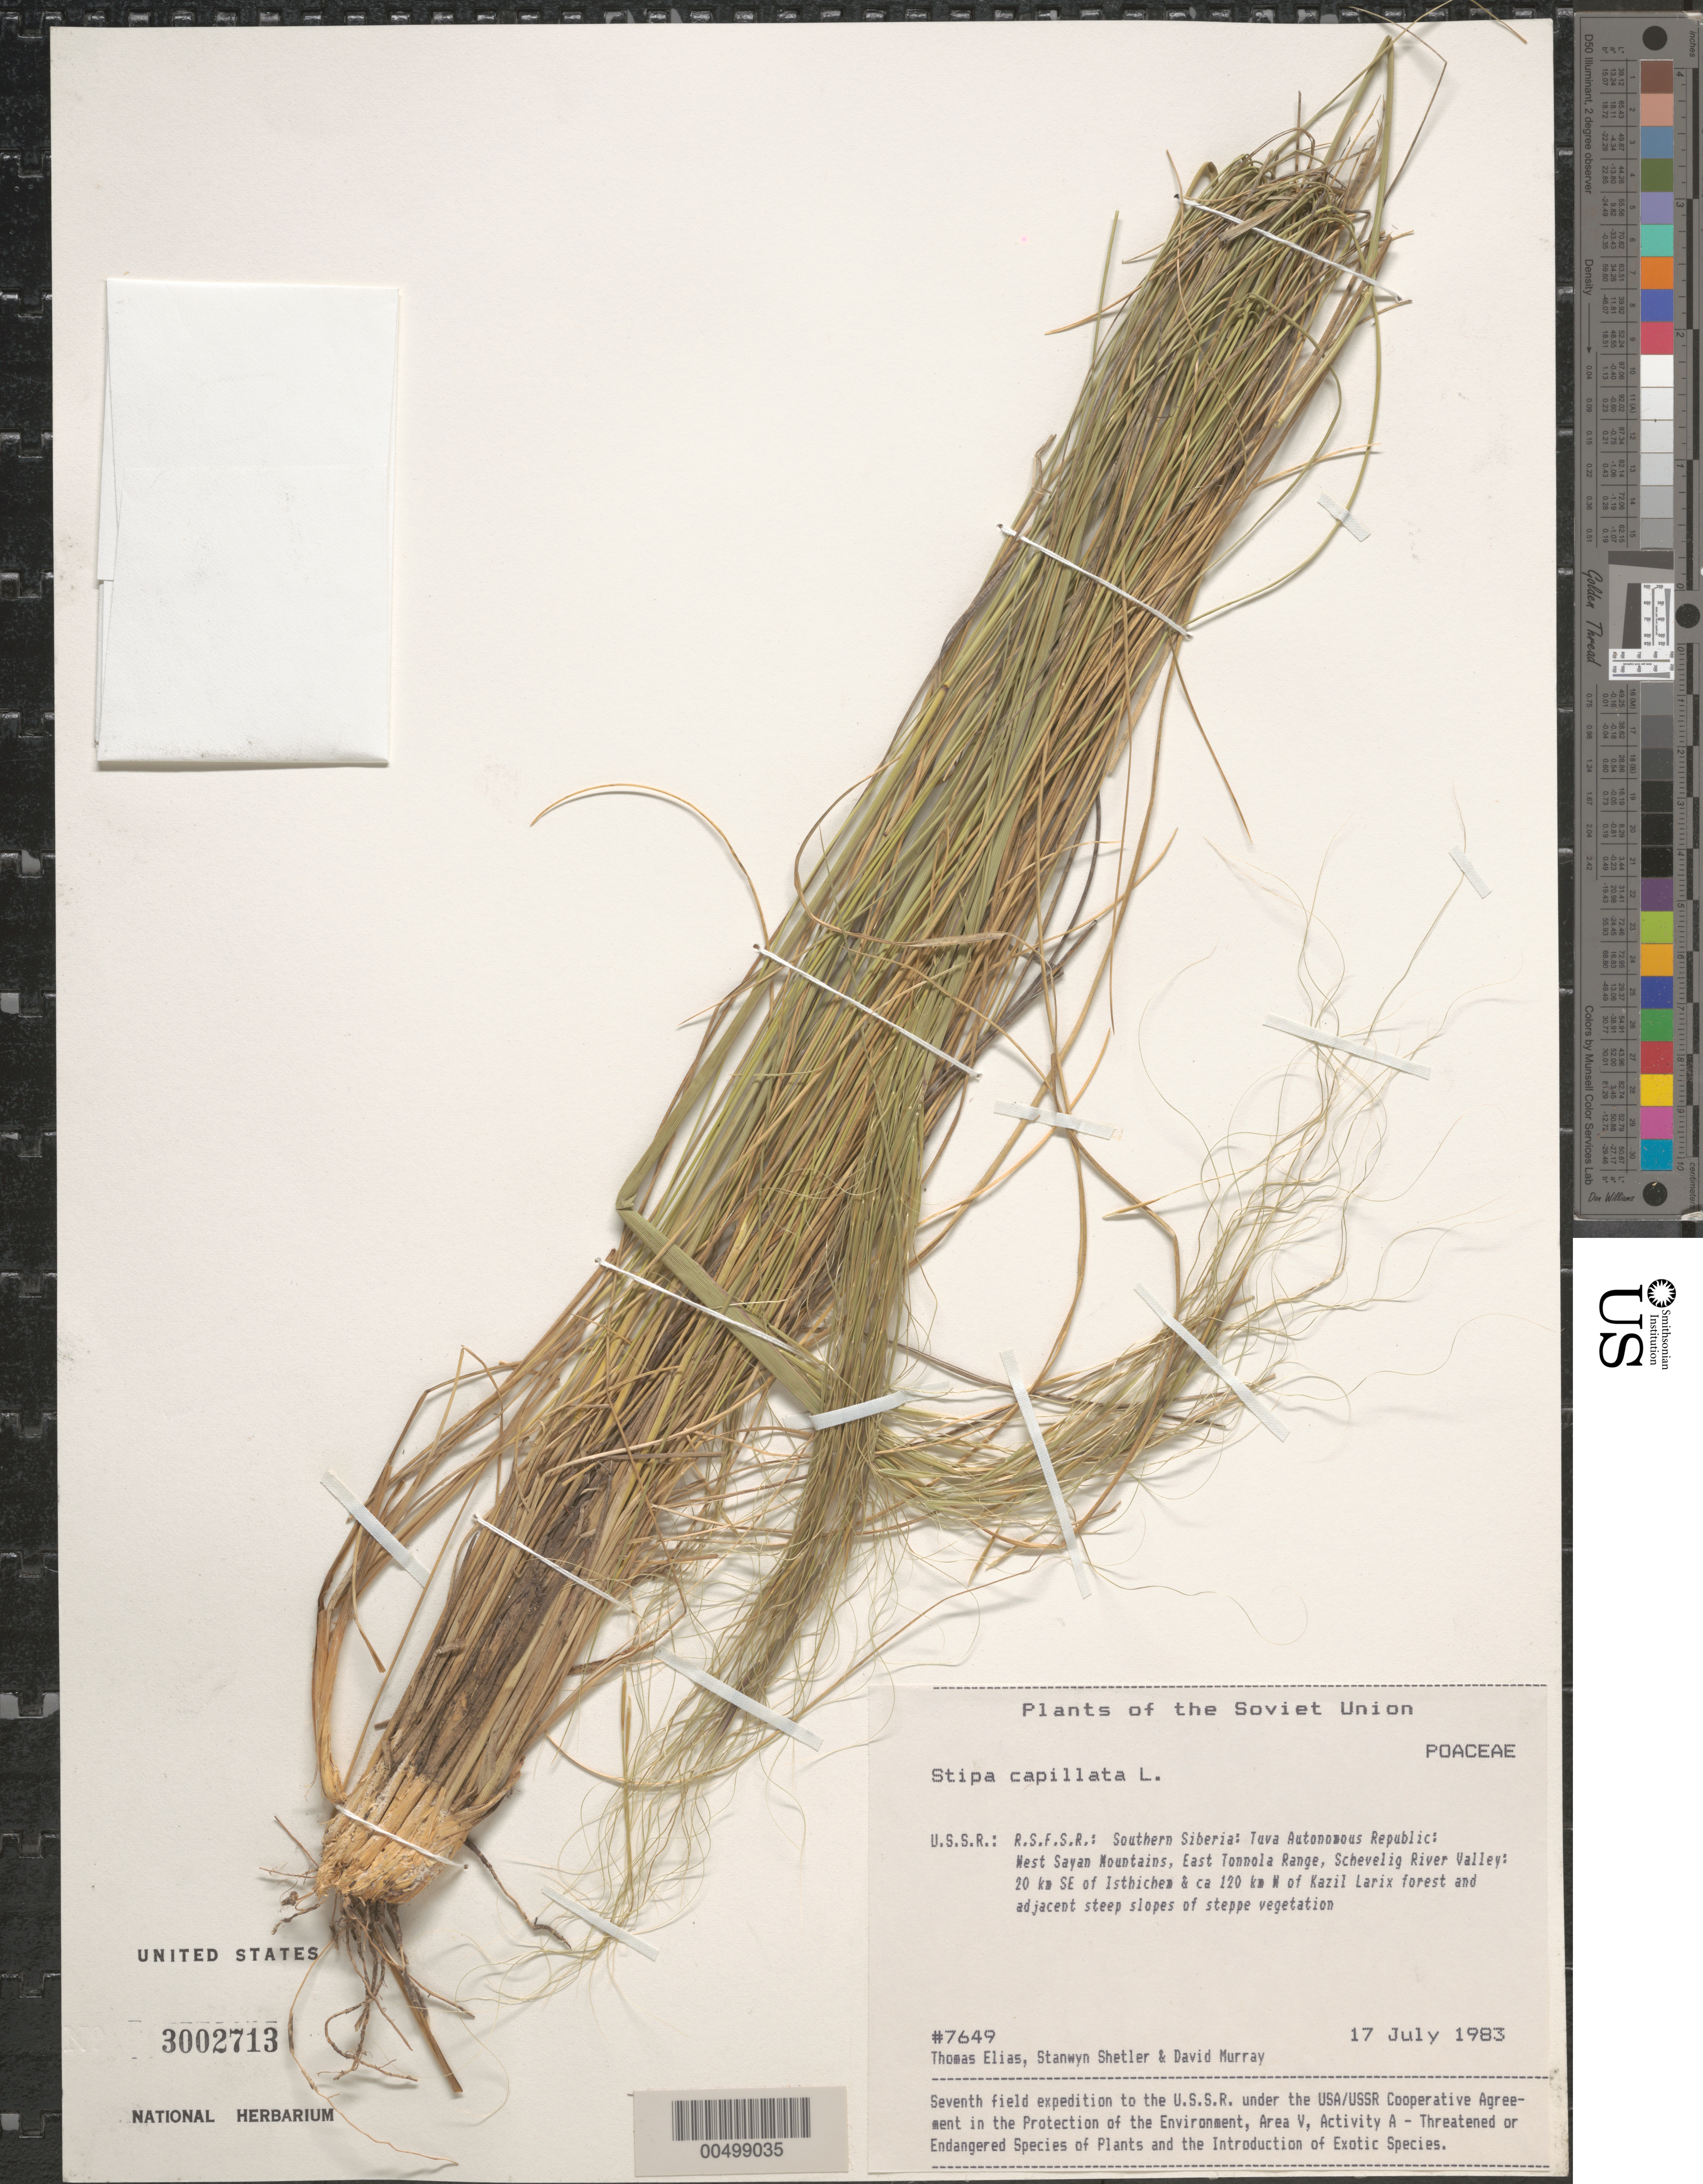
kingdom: Plantae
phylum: Tracheophyta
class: Liliopsida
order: Poales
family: Poaceae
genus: Stipa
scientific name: Stipa capillata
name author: L.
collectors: T. Elias, S. Shetler & D. F. Murray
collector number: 7649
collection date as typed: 17 Jul 1983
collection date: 1983-07-17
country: Russian Federation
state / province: Tuva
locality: West Sayan Mountains, E Tonnola [Tannu-Ola] Range, Schevelig River Valley, 20 km SE of Isthichem [Ishti-Khem], *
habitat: Larix forest and adjacent steep slopes of steppe vegetation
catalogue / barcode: US 3002713